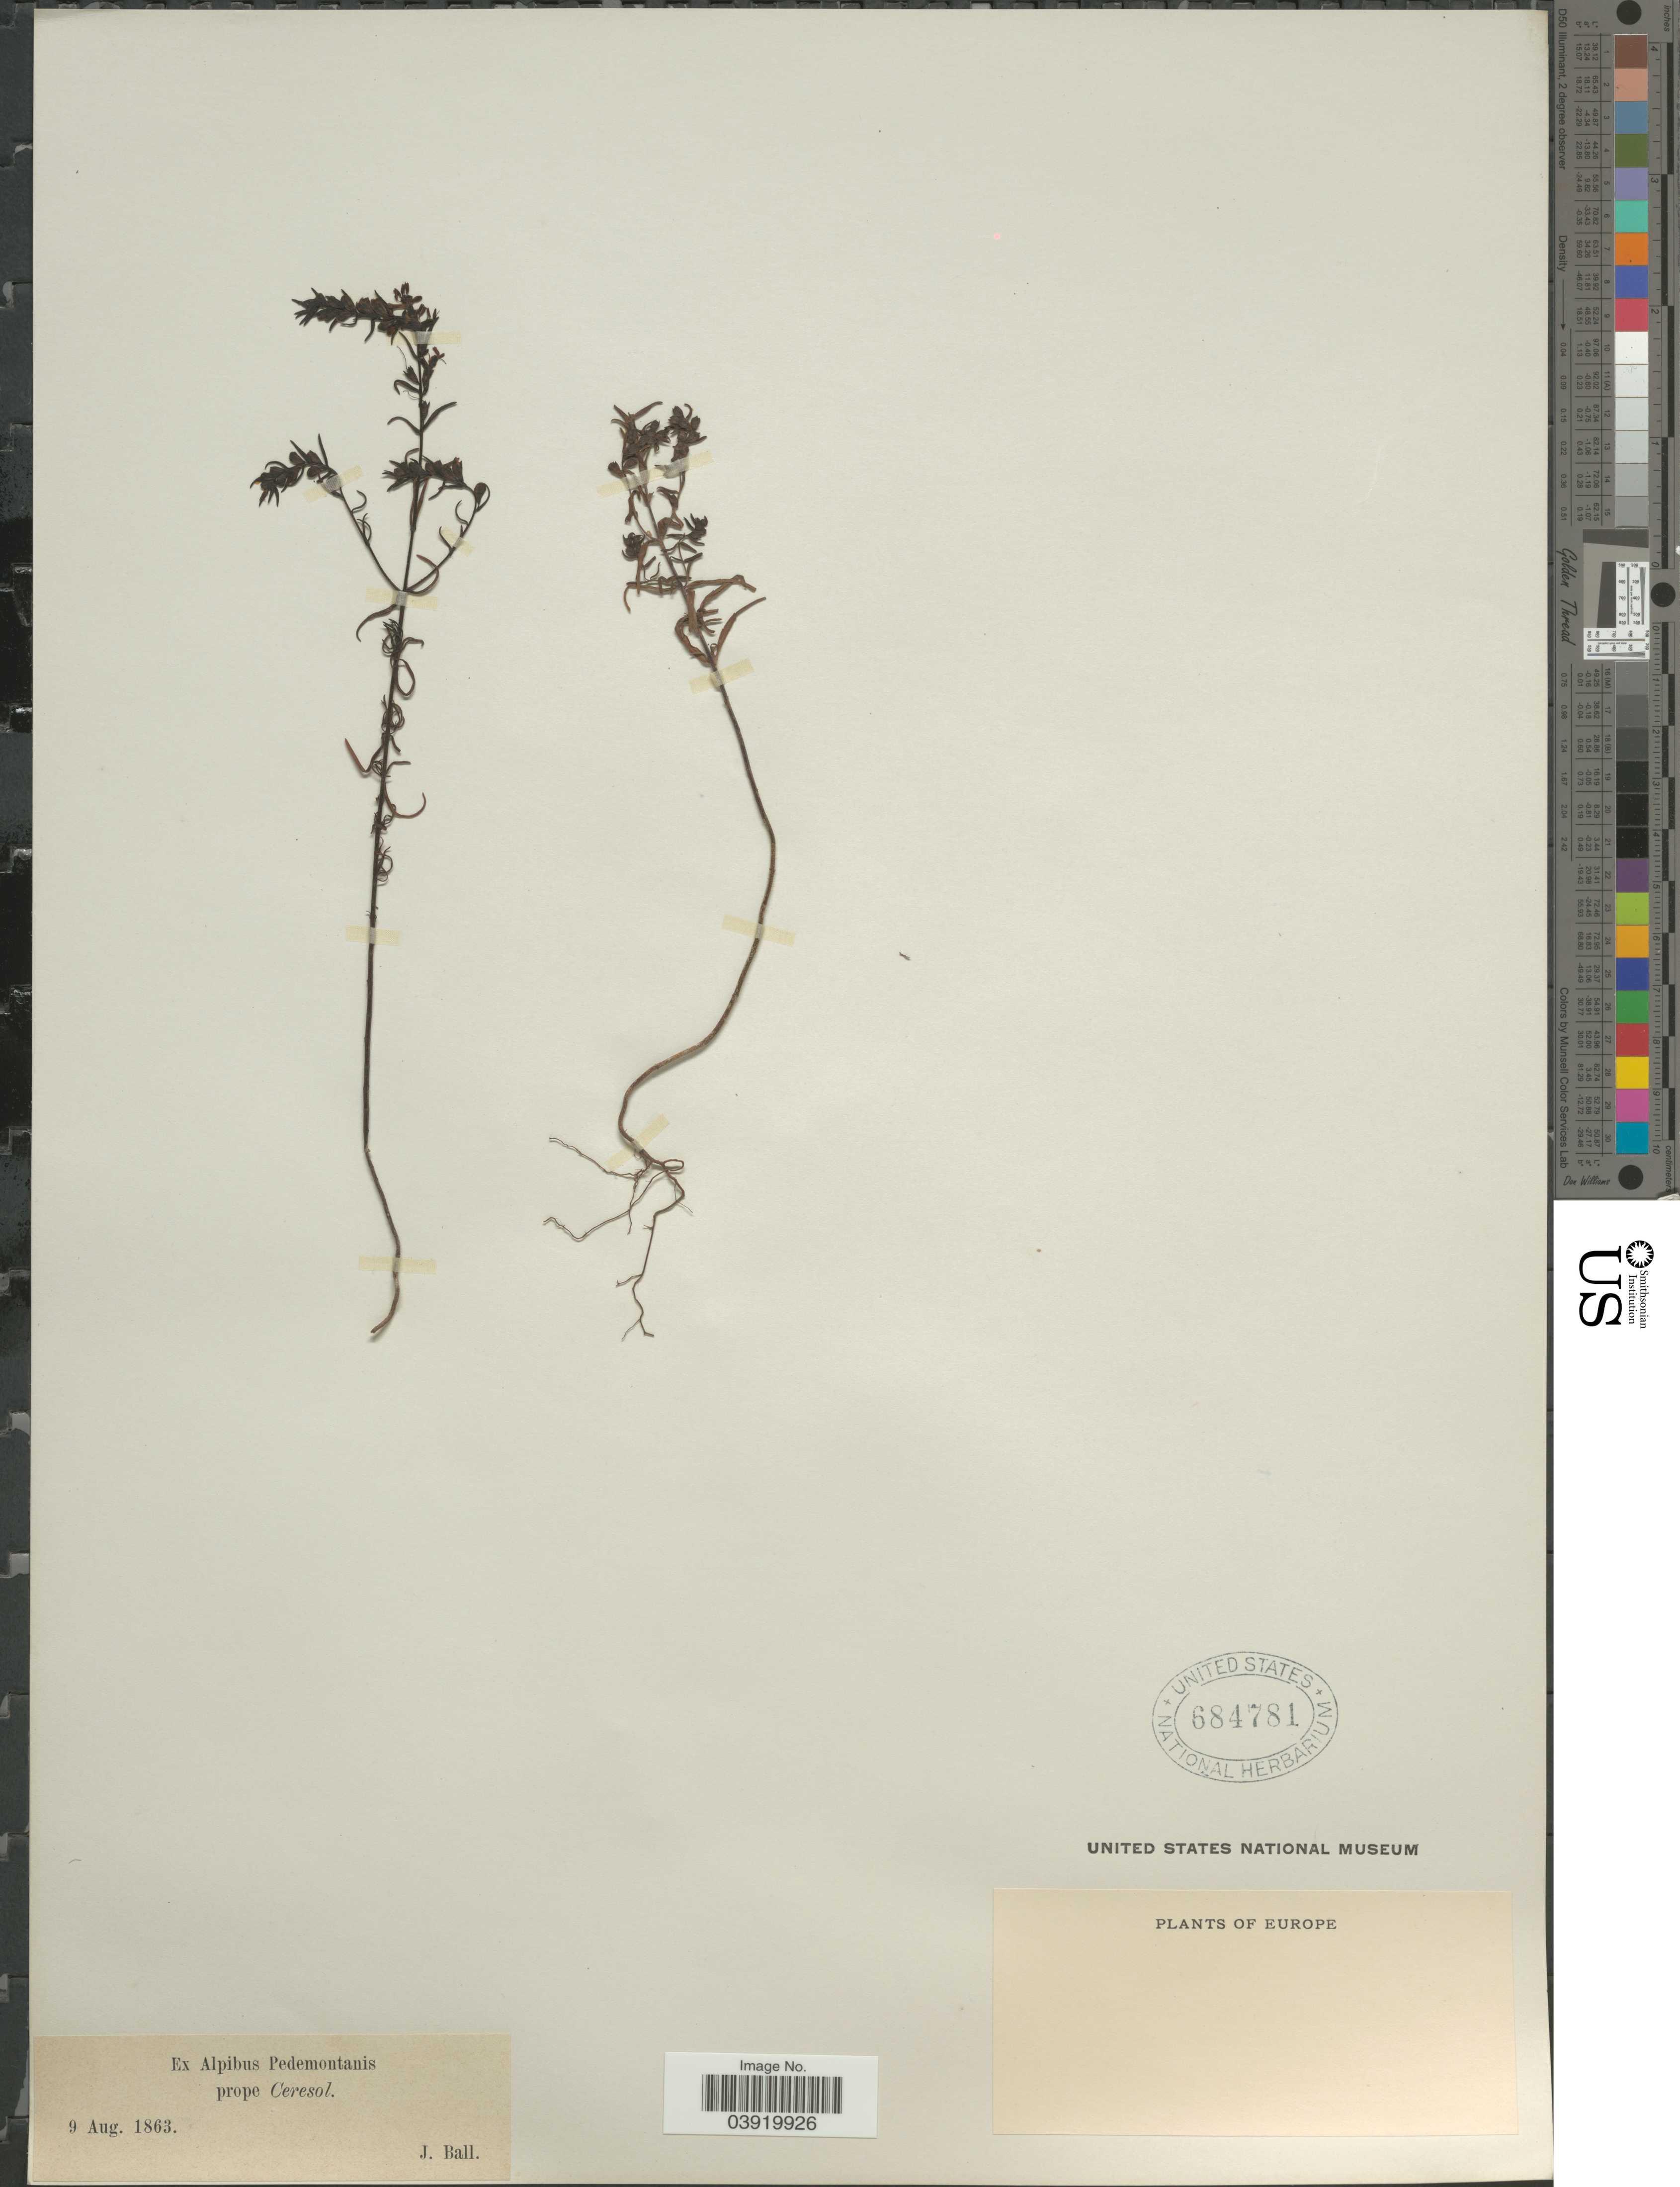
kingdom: Plantae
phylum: Tracheophyta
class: Magnoliopsida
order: Lamiales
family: Orobanchaceae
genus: Odontites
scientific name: Odontites sp.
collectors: J. Ball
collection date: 1963-08-09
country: Italy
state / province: Piedmont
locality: Ex Alpibus Pedemontanis prope Ceresol.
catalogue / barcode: US 684781